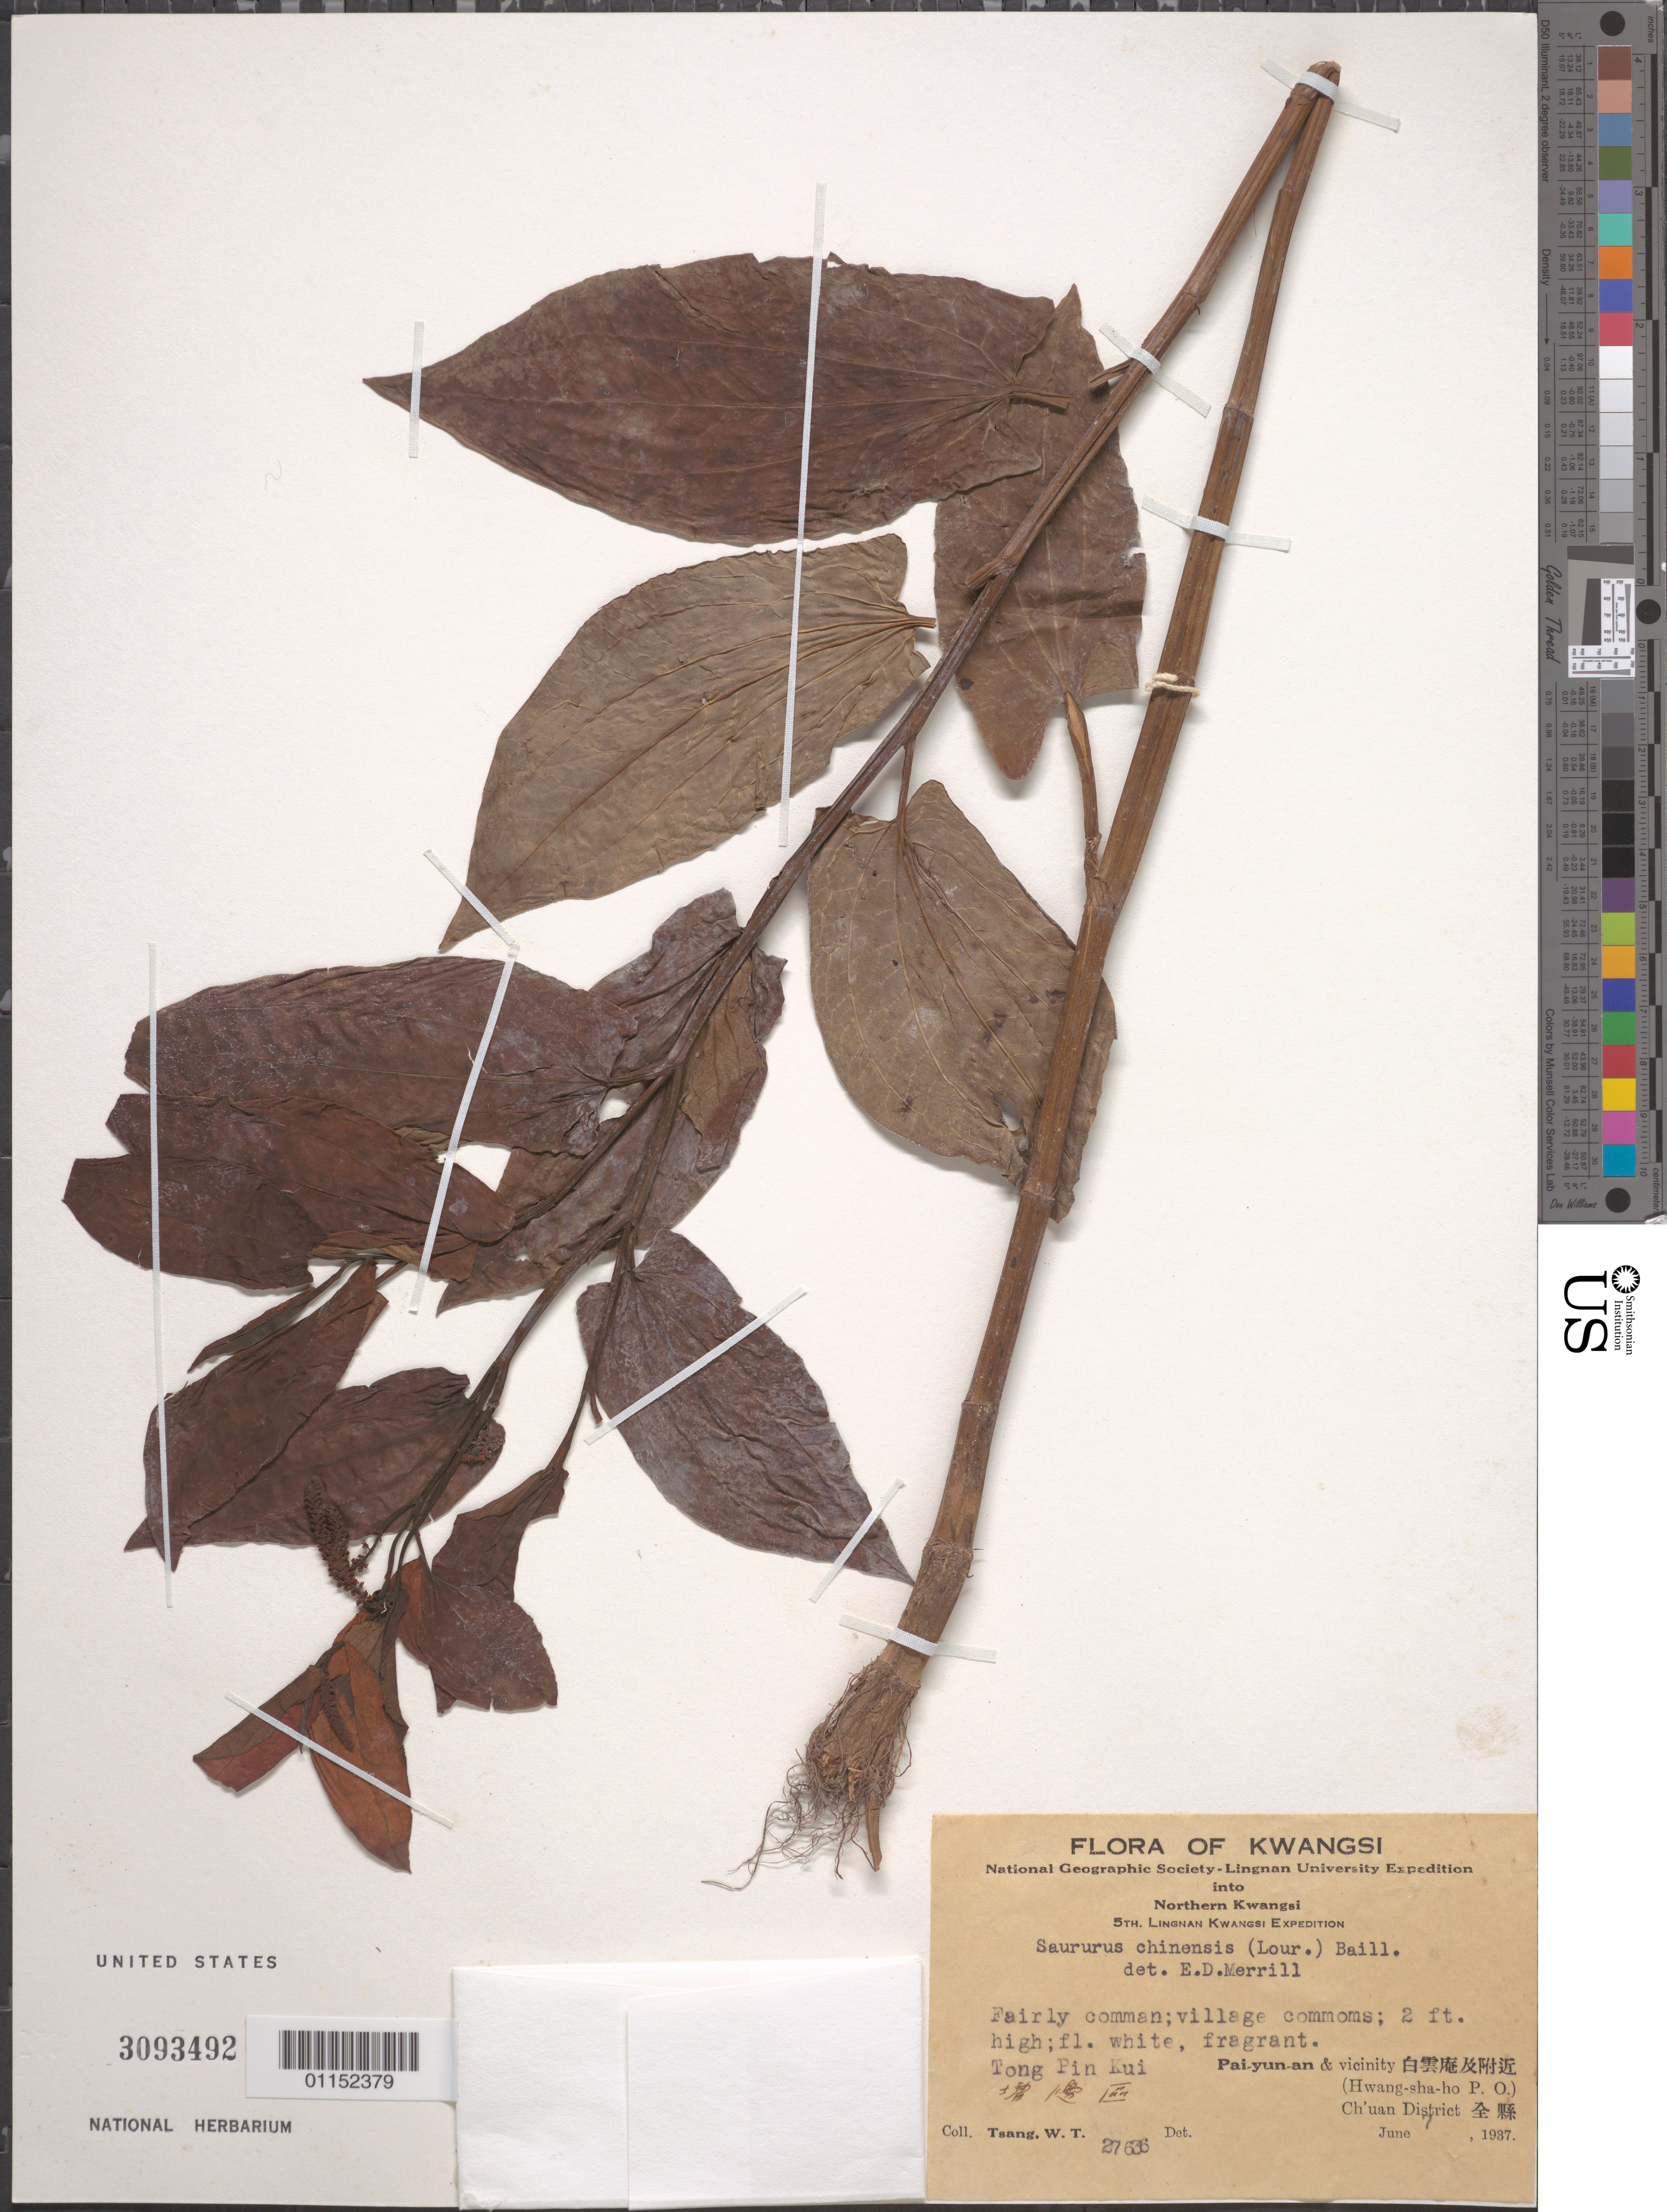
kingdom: Plantae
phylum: Tracheophyta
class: Magnoliopsida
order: Piperales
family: Saururaceae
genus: Saururus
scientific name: Saururus chinensis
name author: (Lour.) Baill.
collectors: W. T. Tsang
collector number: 27636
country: China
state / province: Guangxi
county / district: Chuan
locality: Hwang-sha-ho PO, Pai-yun-an, village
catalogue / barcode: US 3093492